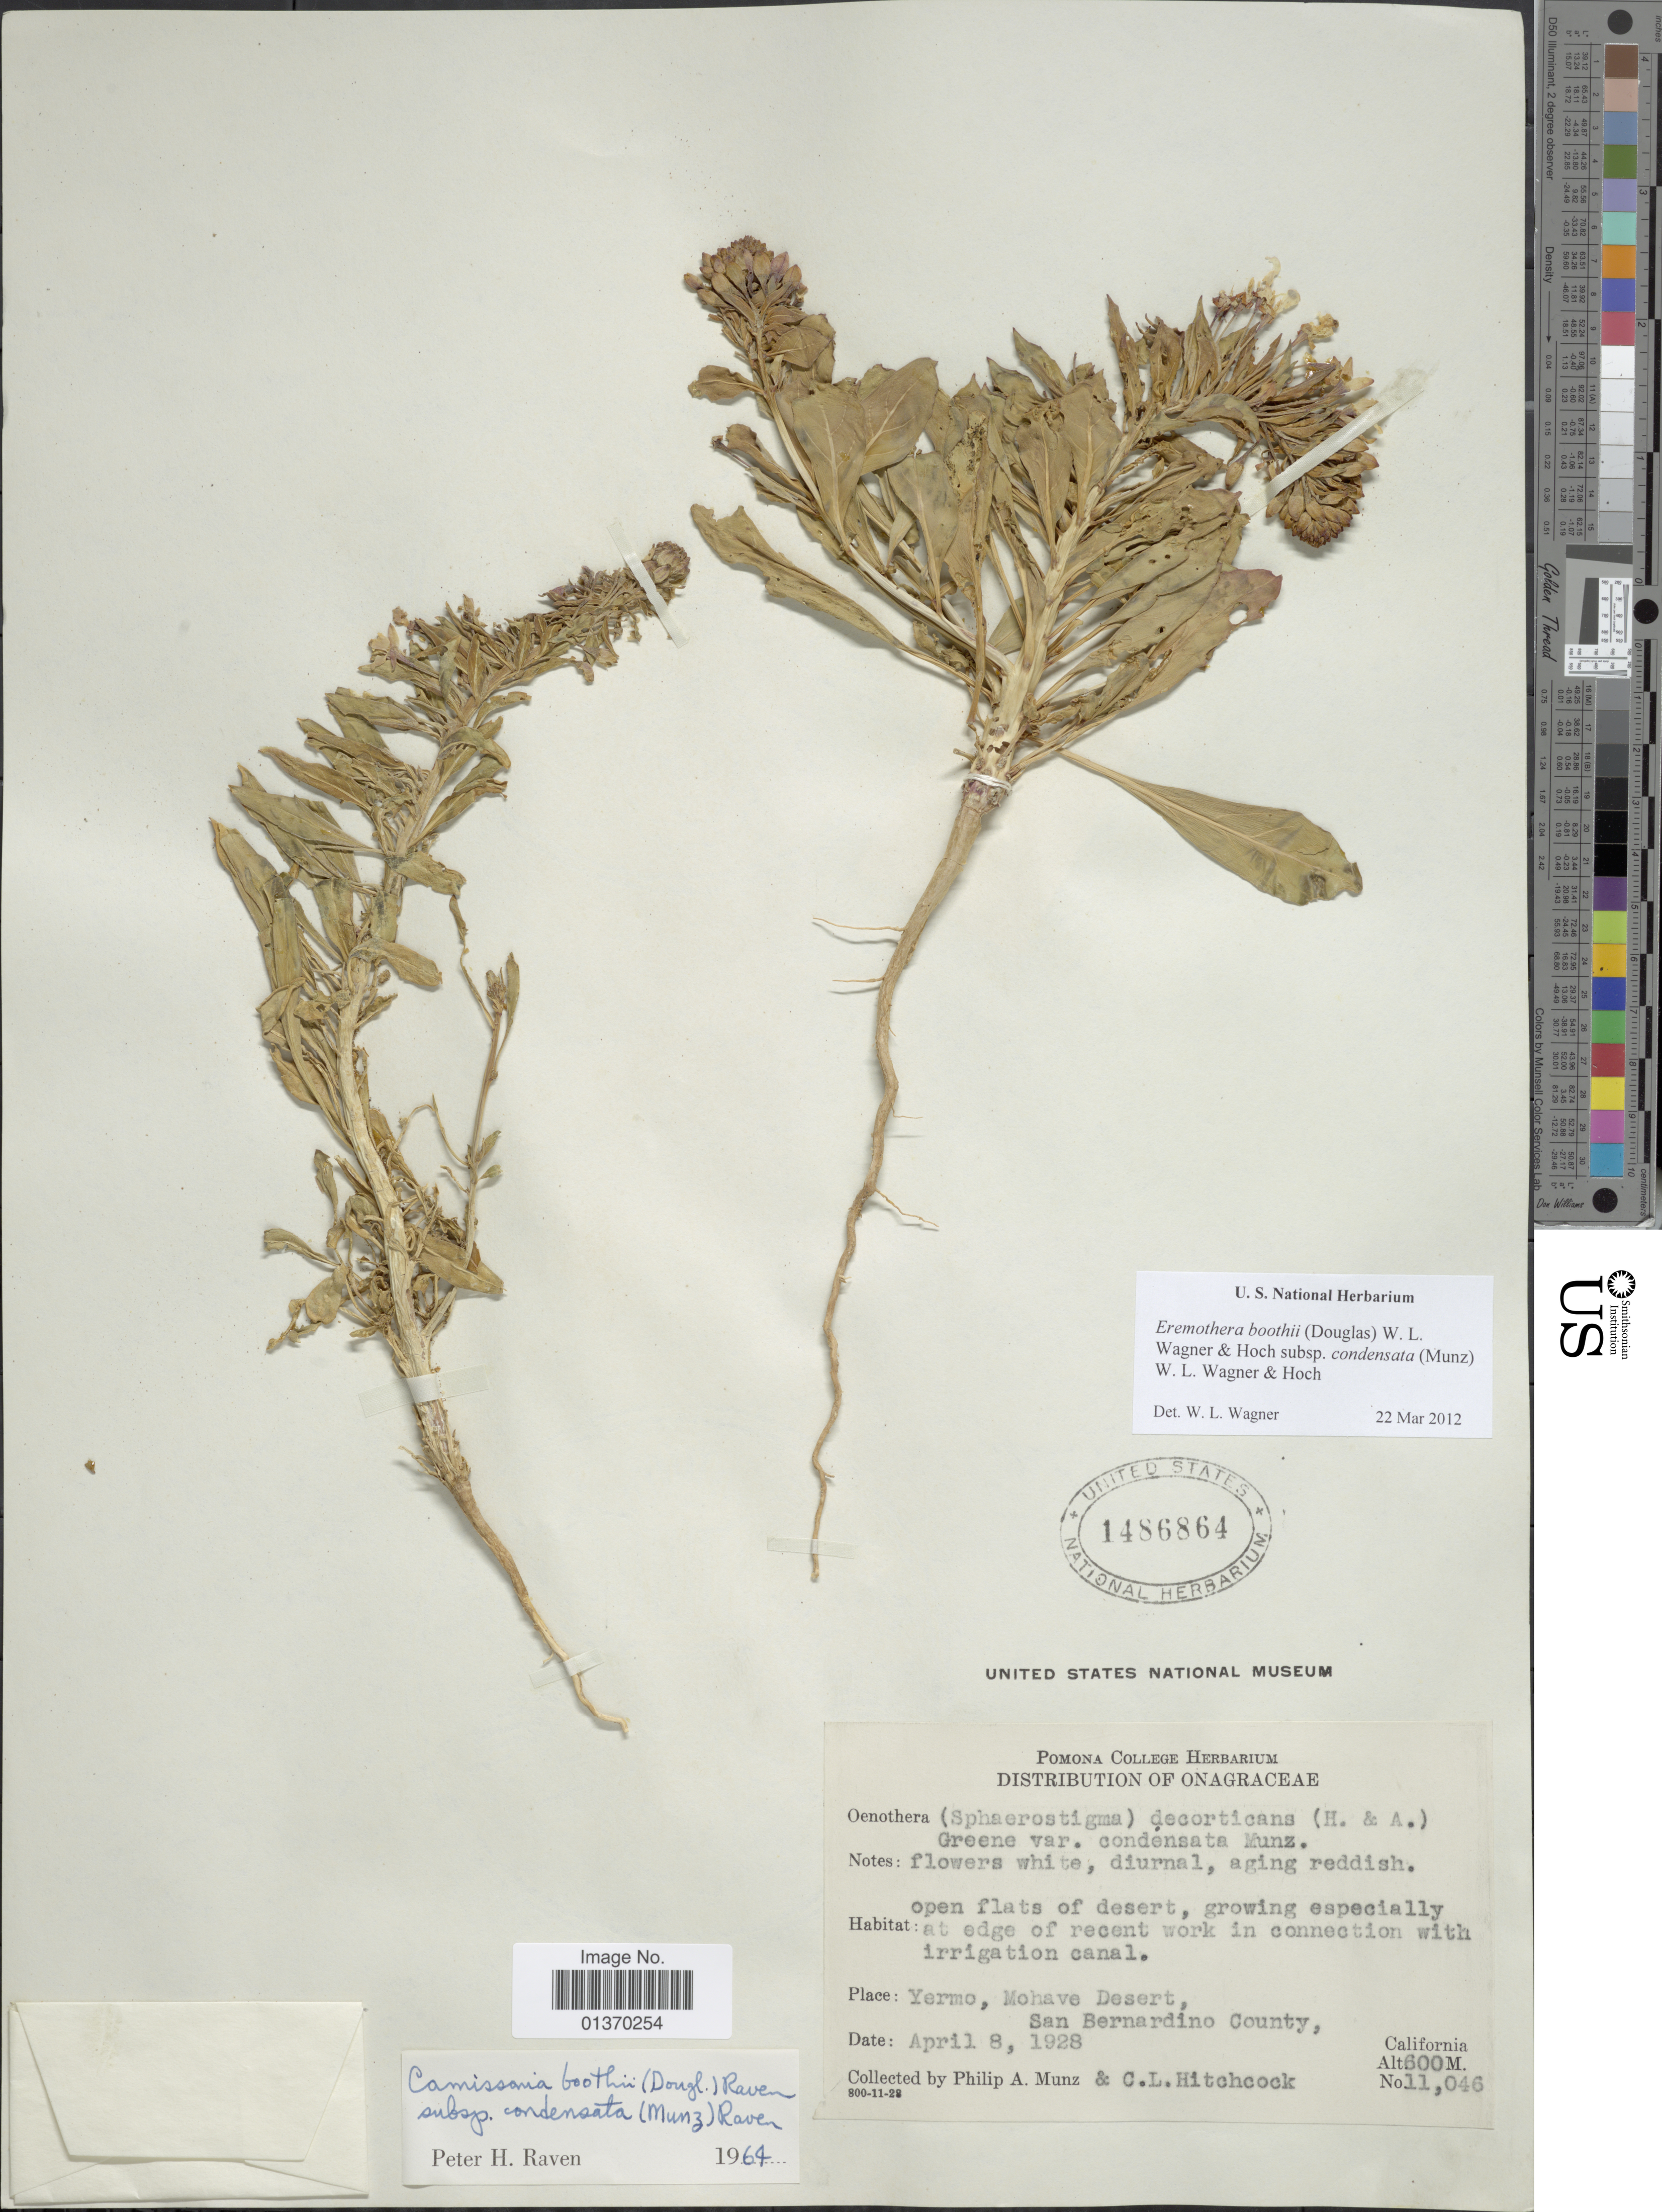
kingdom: Plantae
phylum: Tracheophyta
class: Magnoliopsida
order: Myrtales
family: Onagraceae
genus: Eremothera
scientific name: Eremothera boothii subsp. condensata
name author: (Munz) W.L. Wagner & Hoch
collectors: P. A. Munz & C. L. Hitchcock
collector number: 11046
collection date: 1928-04-08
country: United States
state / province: California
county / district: San Bernardino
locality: Yermo, Mohave Desert, San Bernardino County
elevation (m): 600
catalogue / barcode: US 1486864